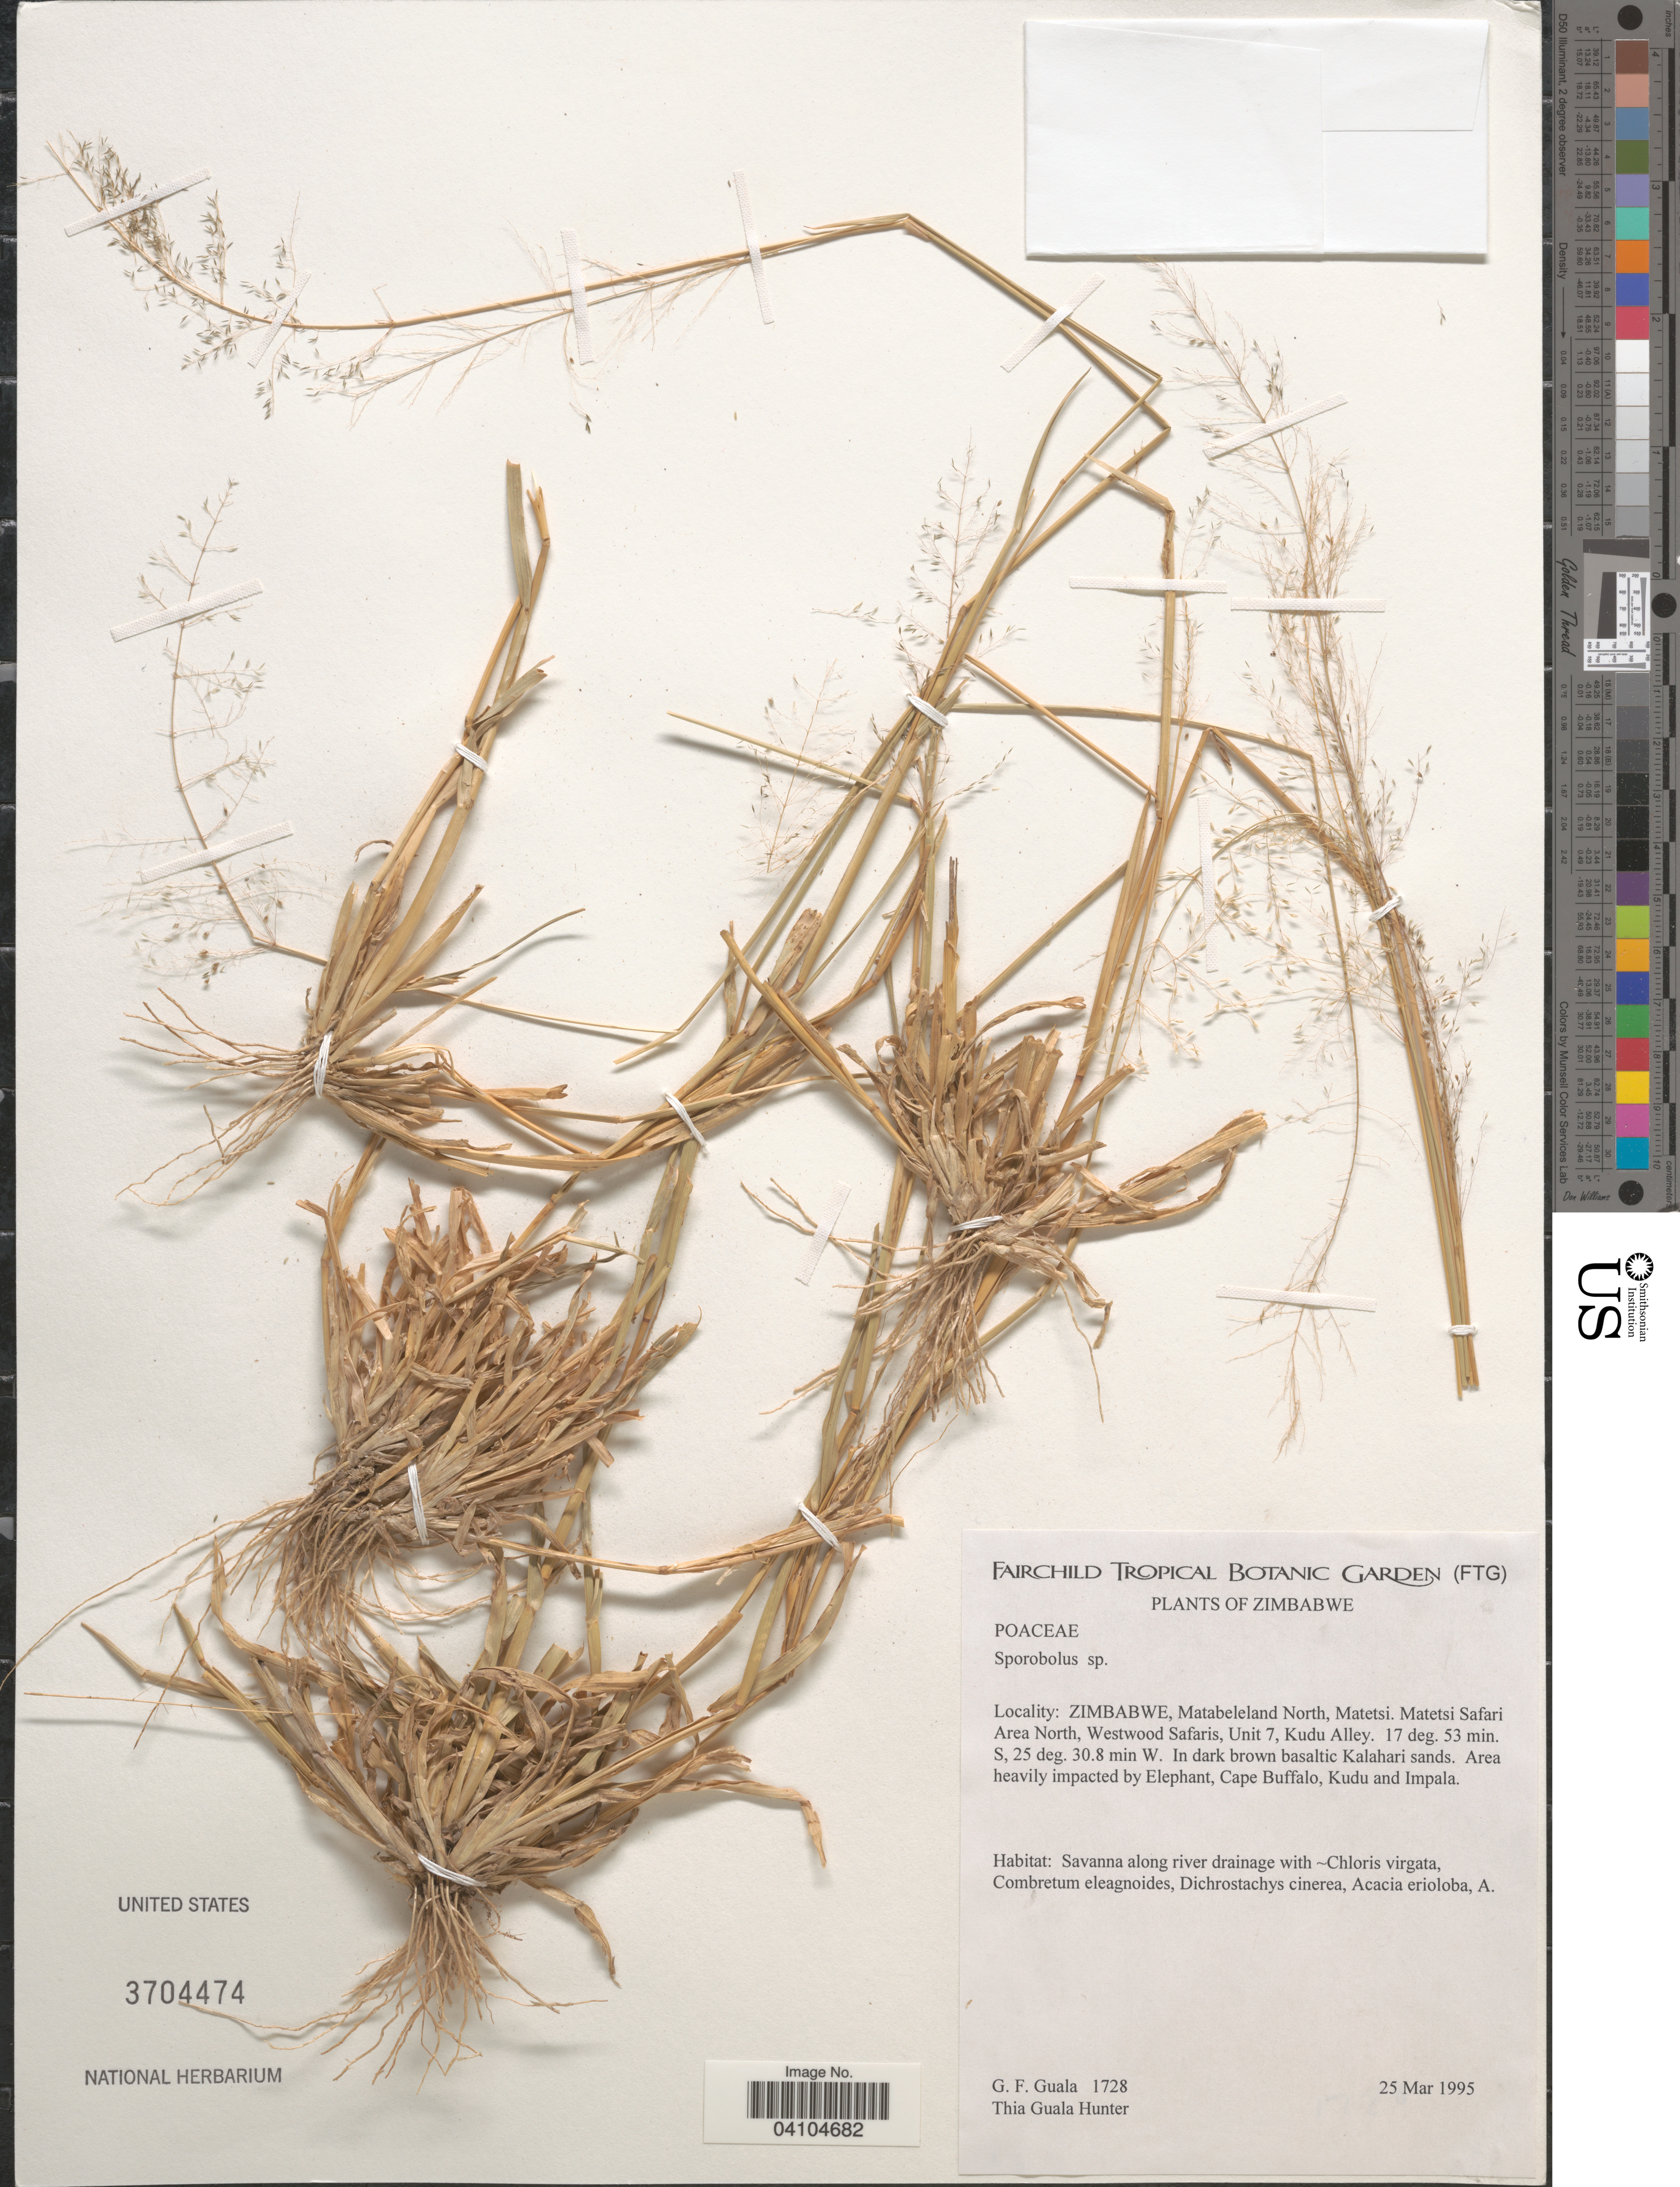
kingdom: Plantae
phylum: Tracheophyta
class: Liliopsida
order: Poales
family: Poaceae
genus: Sporobolus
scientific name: Sporobolus sp.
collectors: G. Guala & T. Hunter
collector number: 1728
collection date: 1995-03-25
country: Zimbabwe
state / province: Matabeleland North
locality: Matetsi. Matetsi Safari Area North, Westwood Safaris, Unit 7, Kudu Alley.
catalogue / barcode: US 3704474